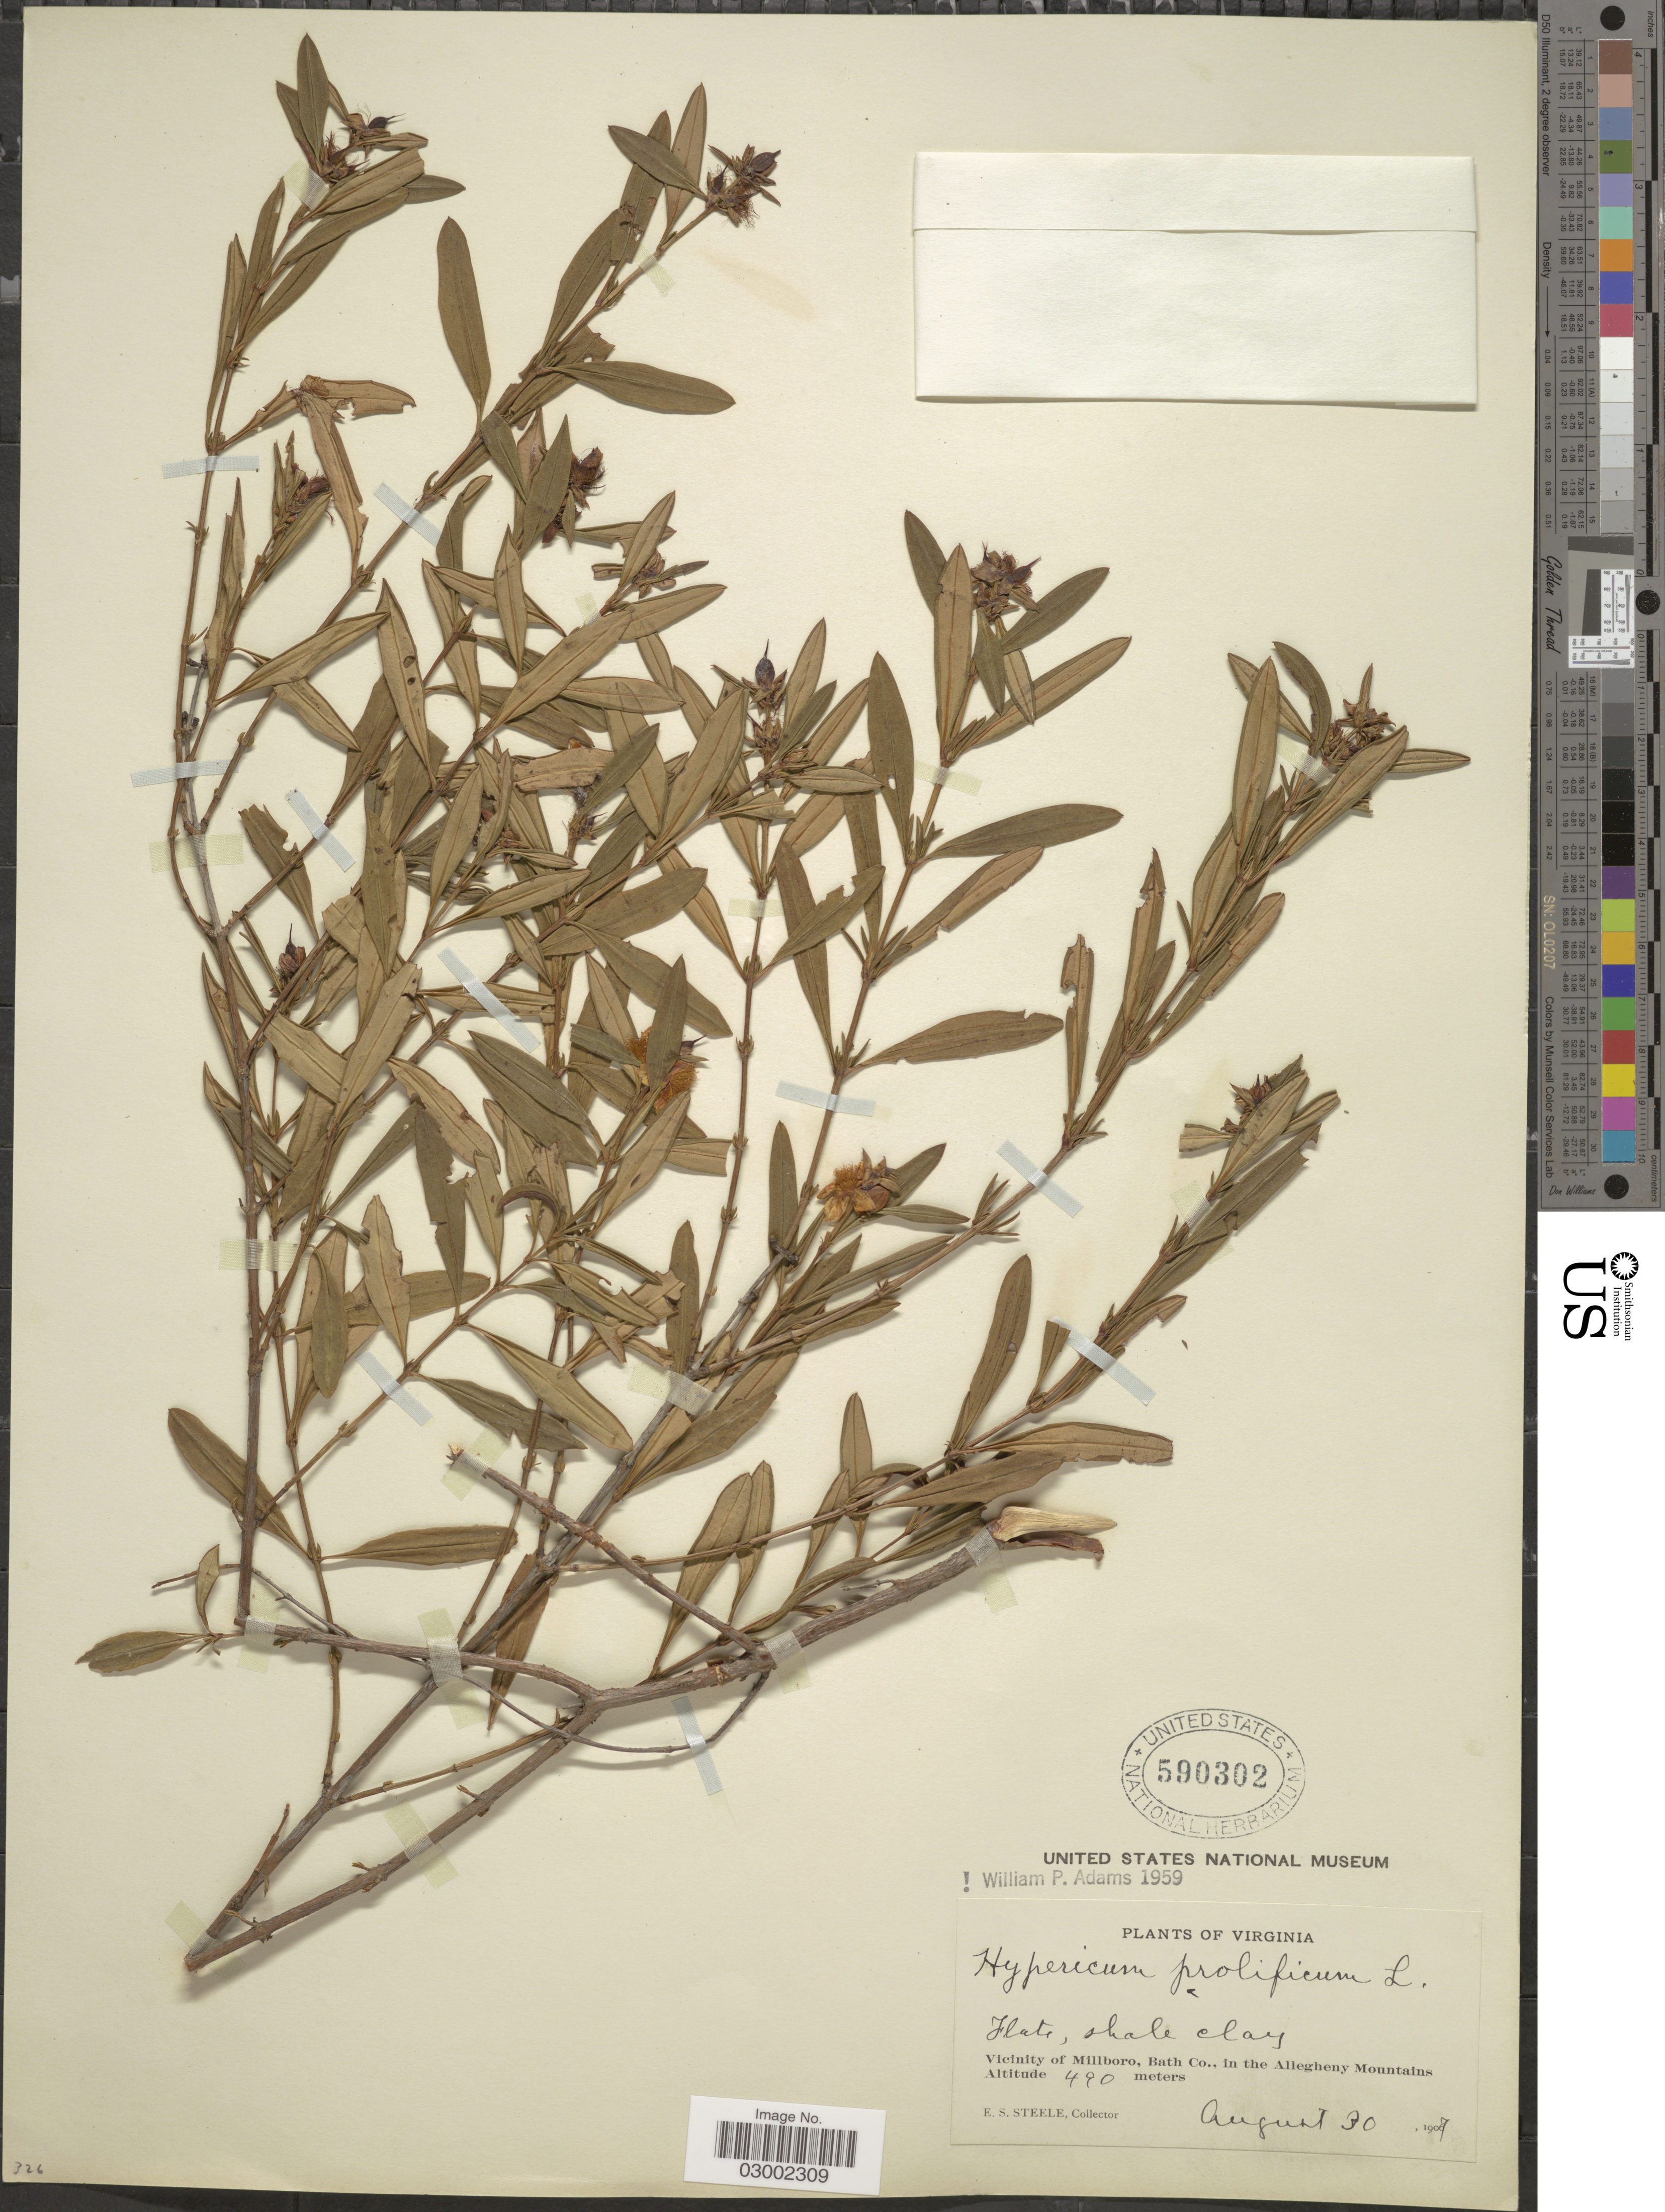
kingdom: Plantae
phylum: Tracheophyta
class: Magnoliopsida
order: Malpighiales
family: Hypericaceae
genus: Hypericum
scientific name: Hypericum prolificum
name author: L.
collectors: E. Steele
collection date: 1907-08-30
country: United States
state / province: Virginia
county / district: Bath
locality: Vicinity of Millboro, Bath Co., in the Allegheny Mountains.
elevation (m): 490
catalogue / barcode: US 590302